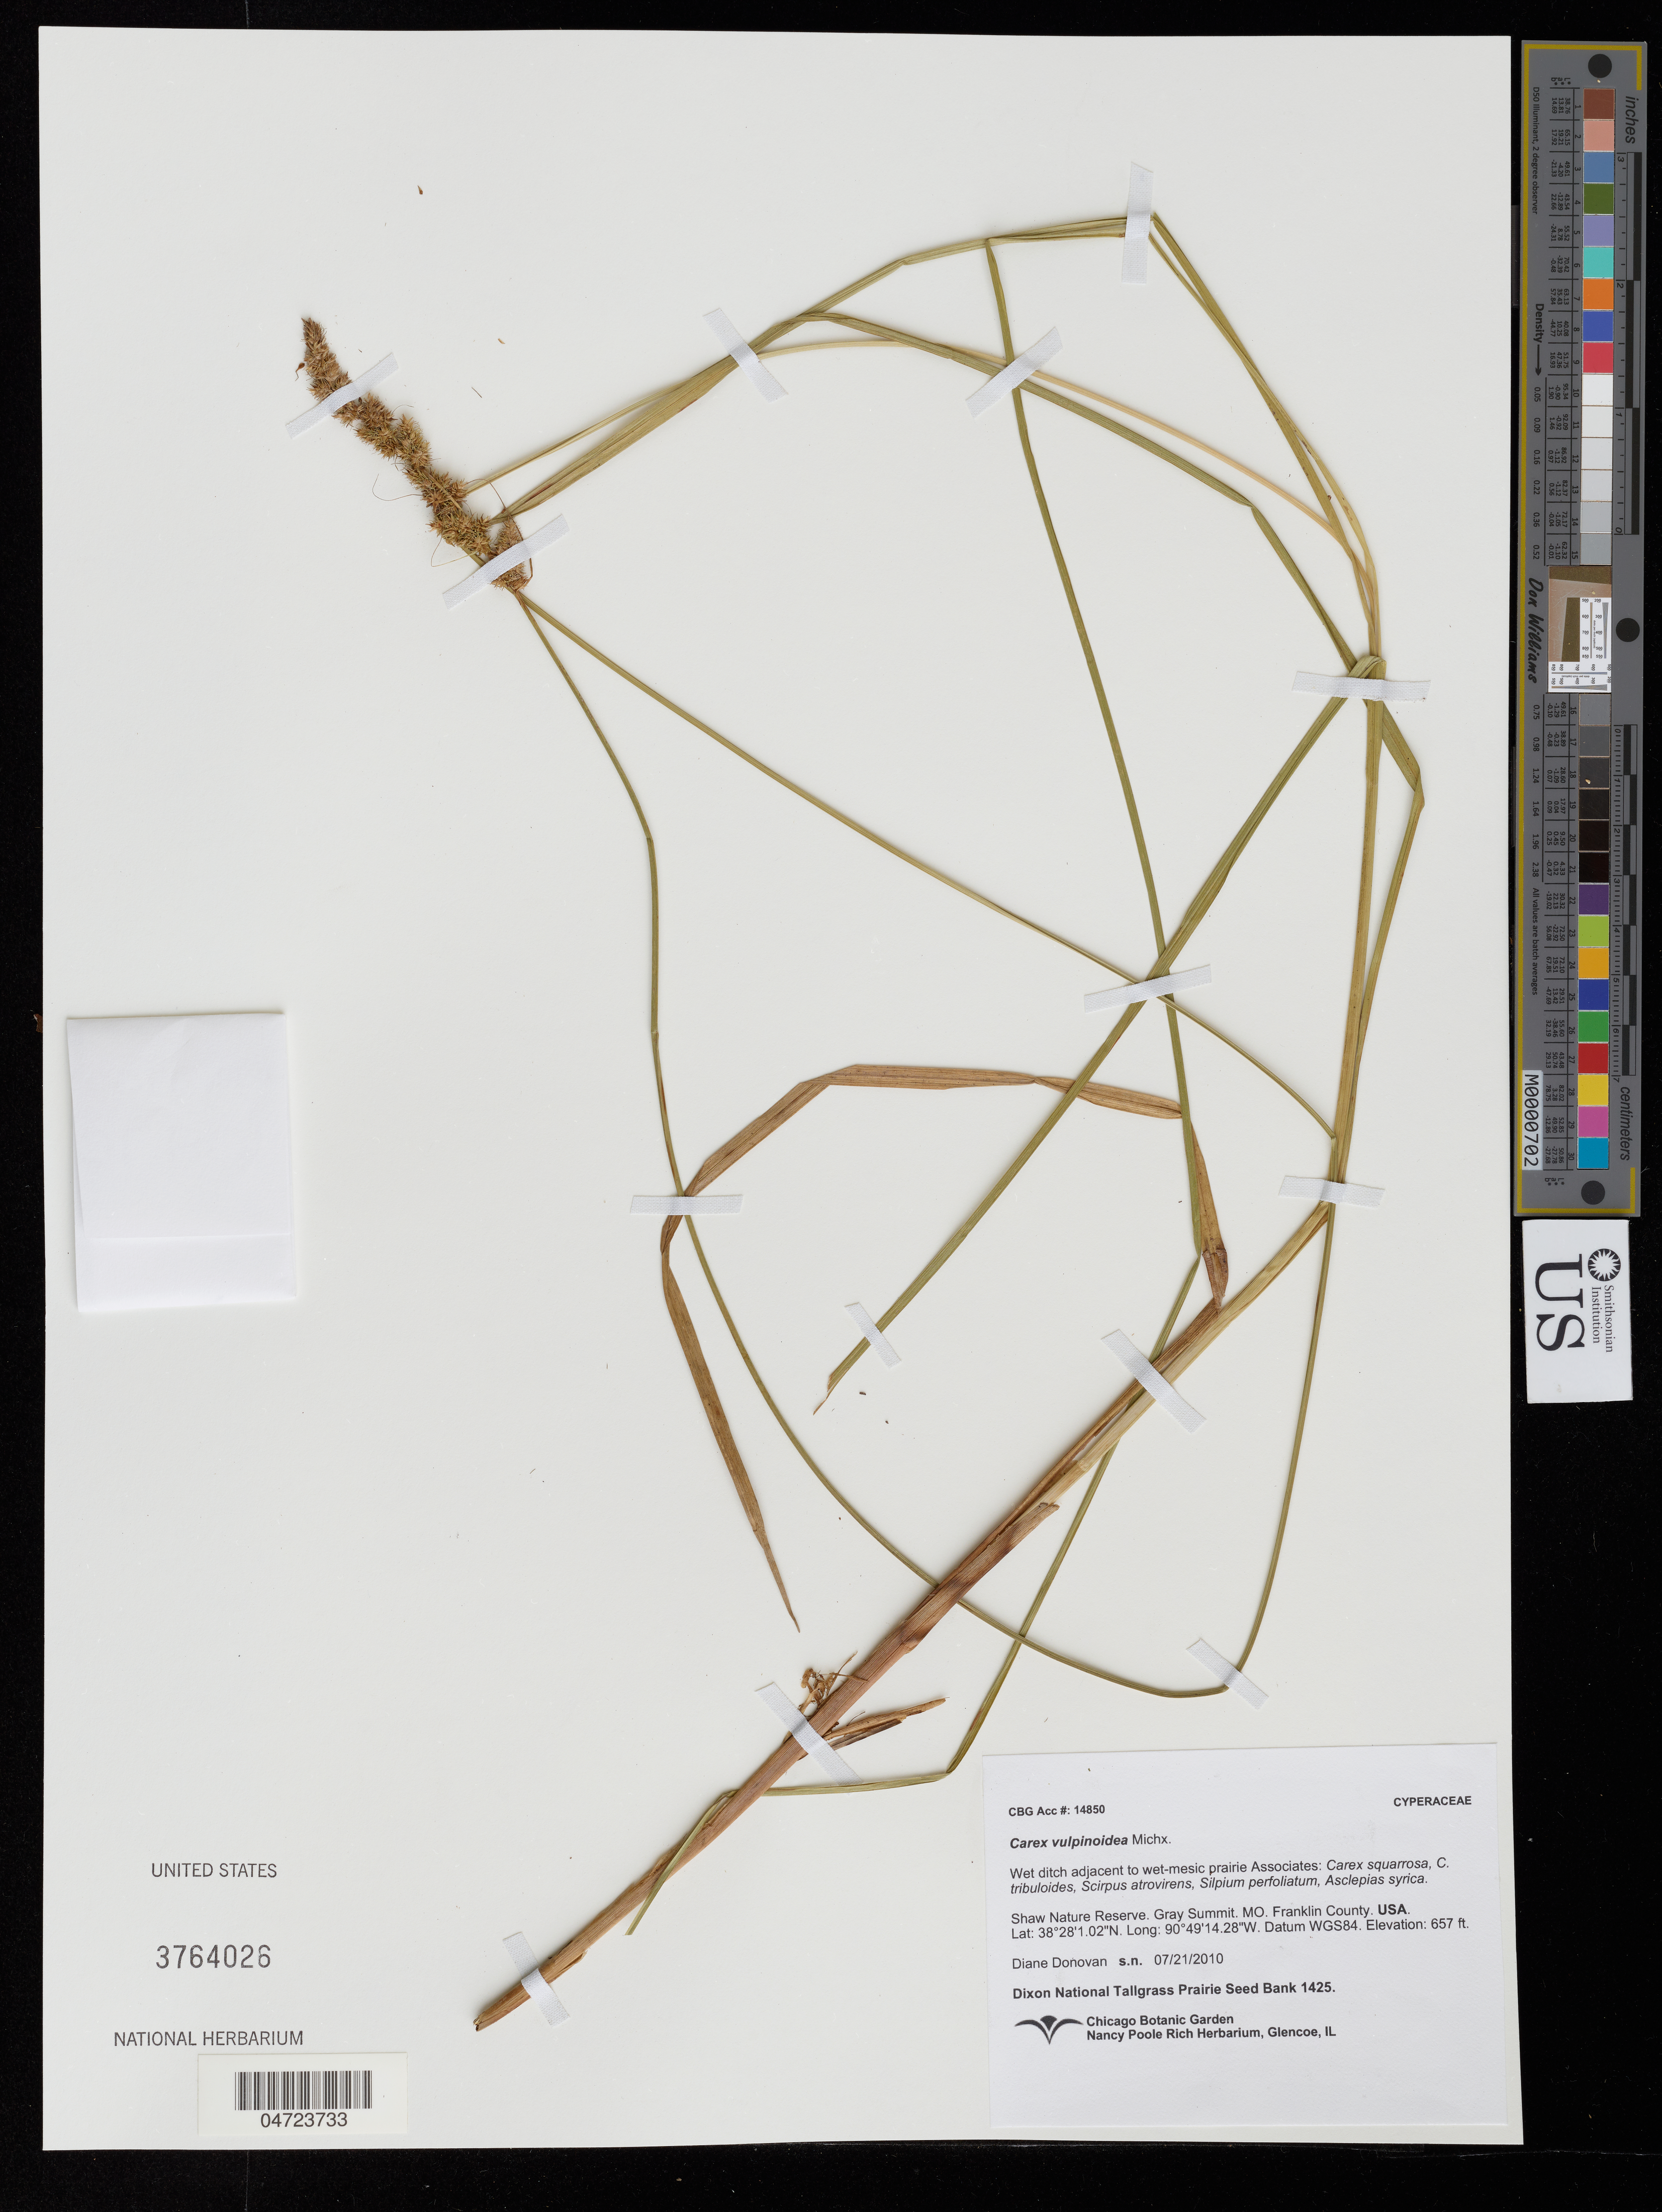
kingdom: Plantae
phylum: Tracheophyta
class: Liliopsida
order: Poales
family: Cyperaceae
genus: Carex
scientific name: Carex vulpinoidea Michx.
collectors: D. Donovan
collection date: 2010-07-21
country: United States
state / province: Missouri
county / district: Franklin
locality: Shaw Nature Reserve. Gray Summit. MO. Franklin County.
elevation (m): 200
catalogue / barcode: US 3764026